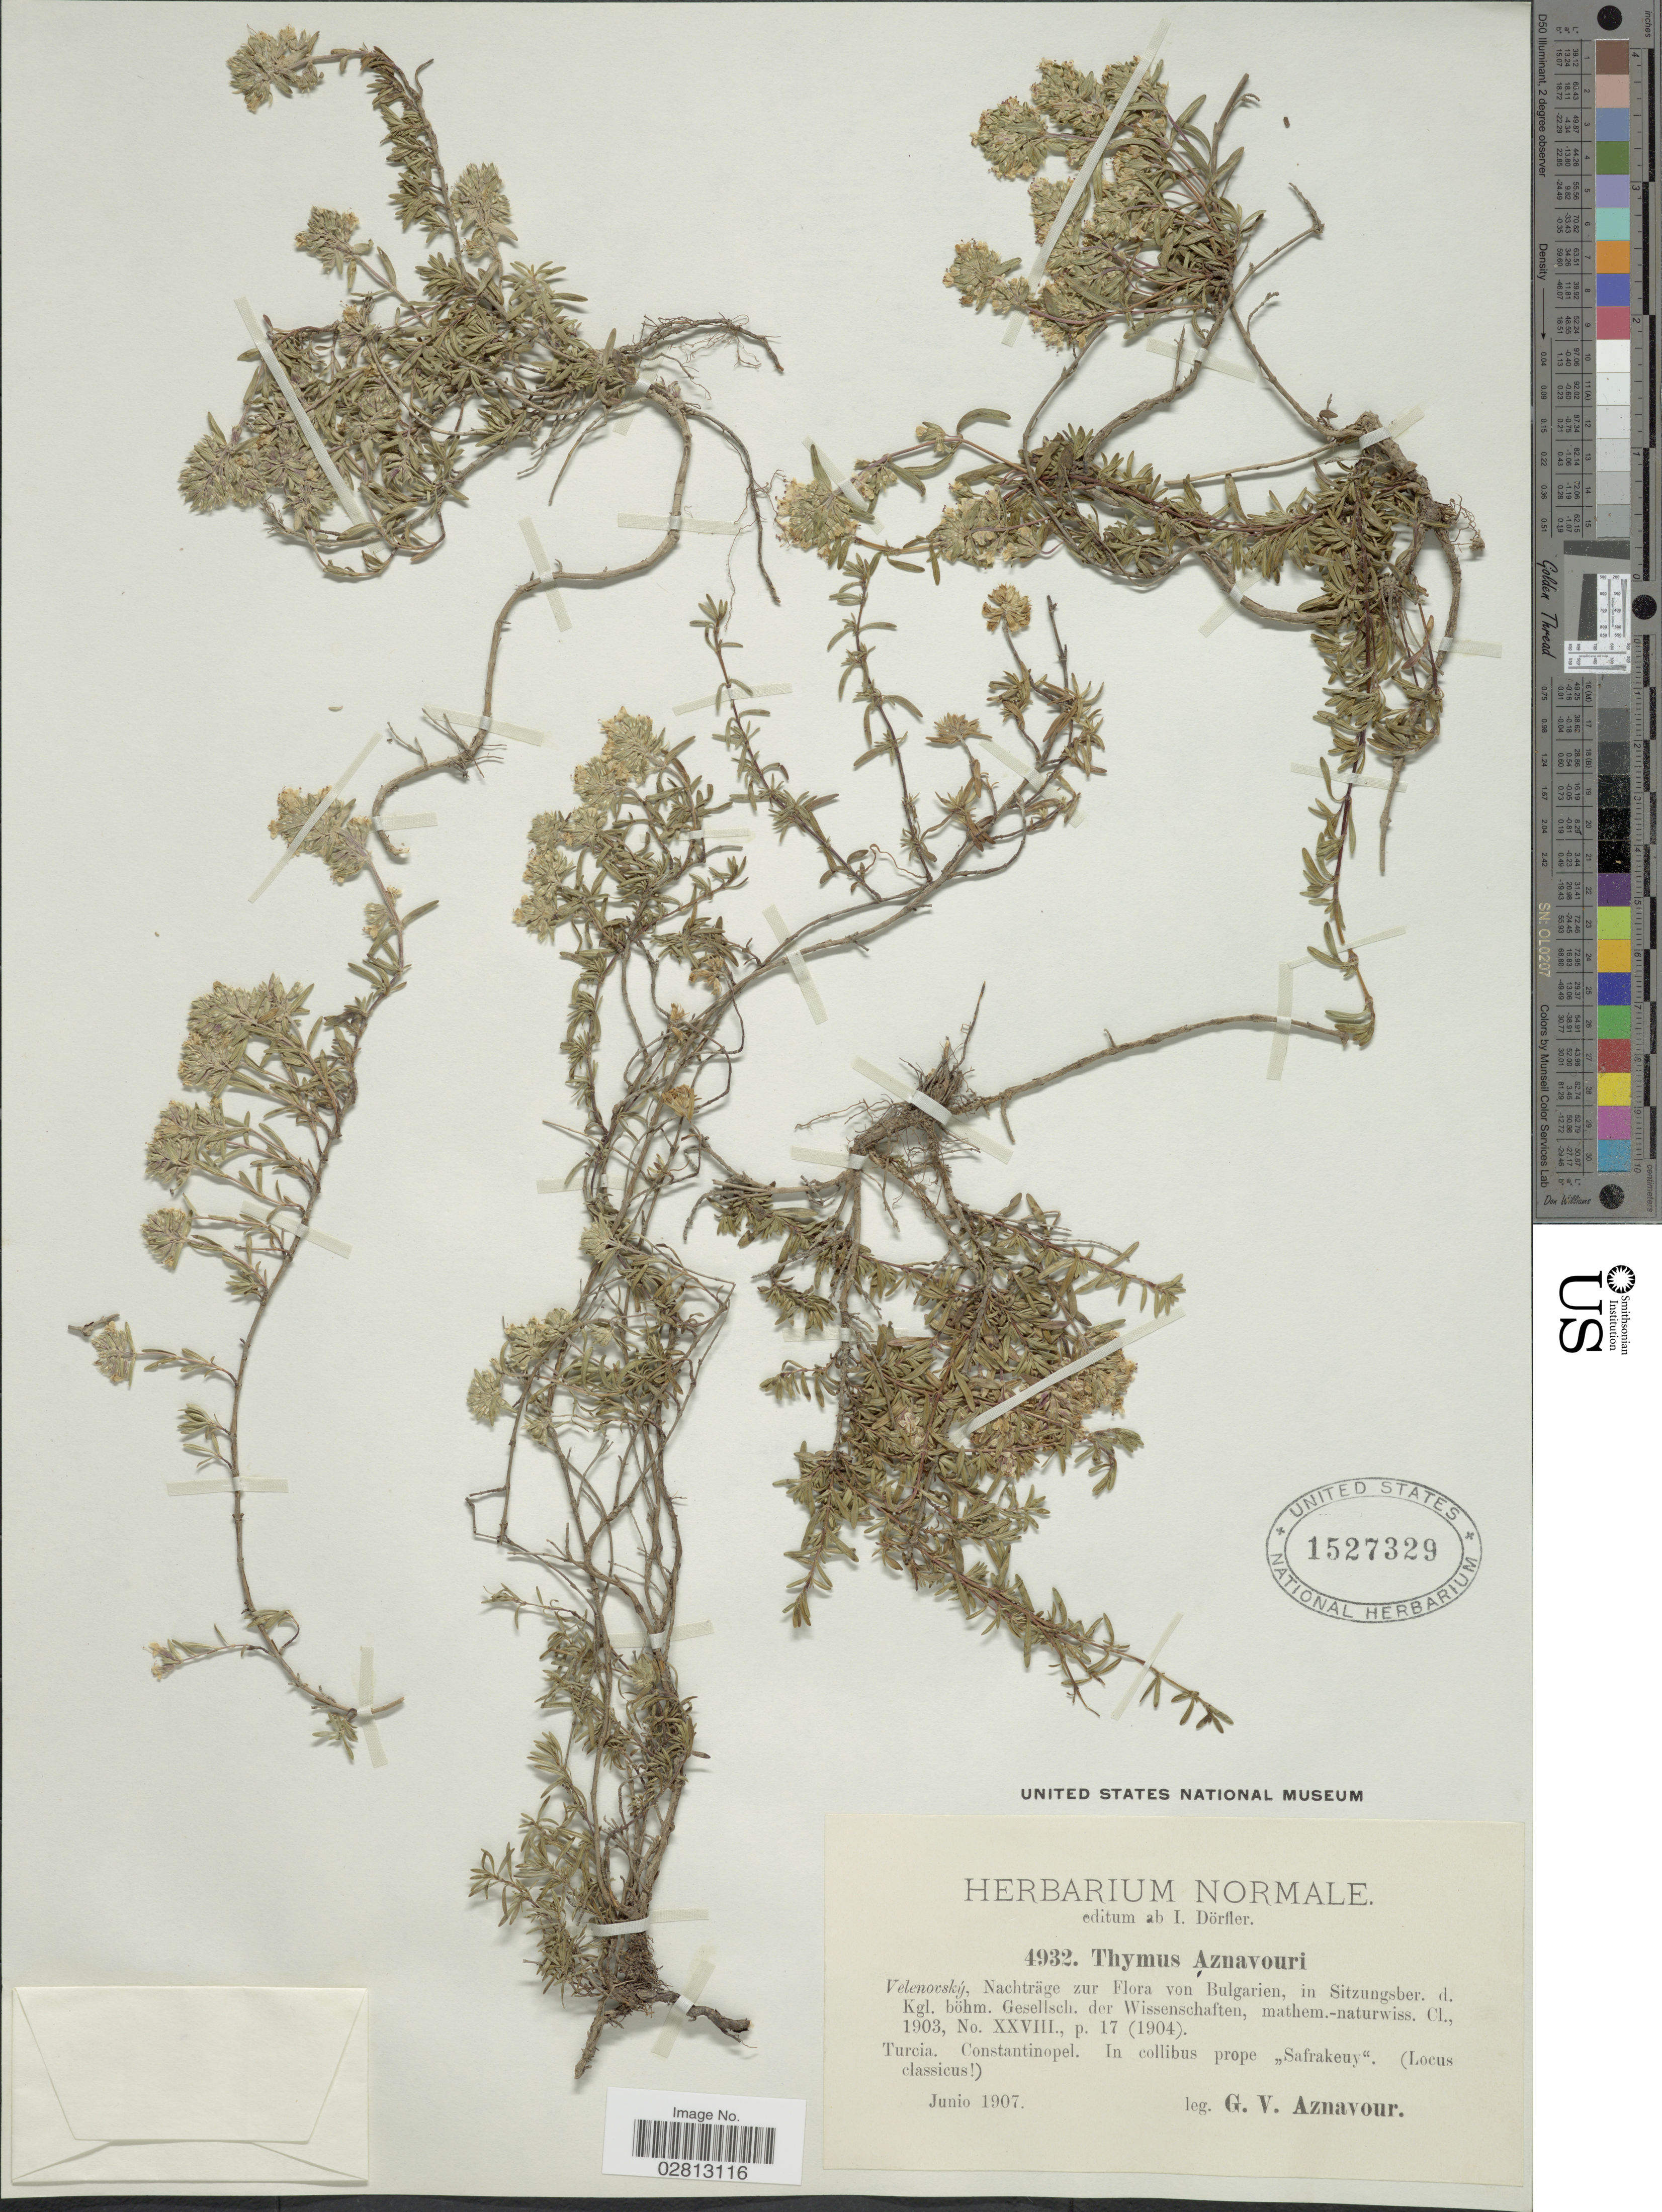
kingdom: Plantae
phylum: Tracheophyta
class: Magnoliopsida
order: Lamiales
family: Lamiaceae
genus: Thymus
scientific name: Thymus aznavourii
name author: Velen.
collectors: G. V. Aznavour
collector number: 4932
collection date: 1907-06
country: Turkey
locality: Turcia, Constantinopel, in collibus prope Safrakeuy (Locus classicus)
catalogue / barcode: US 1527329